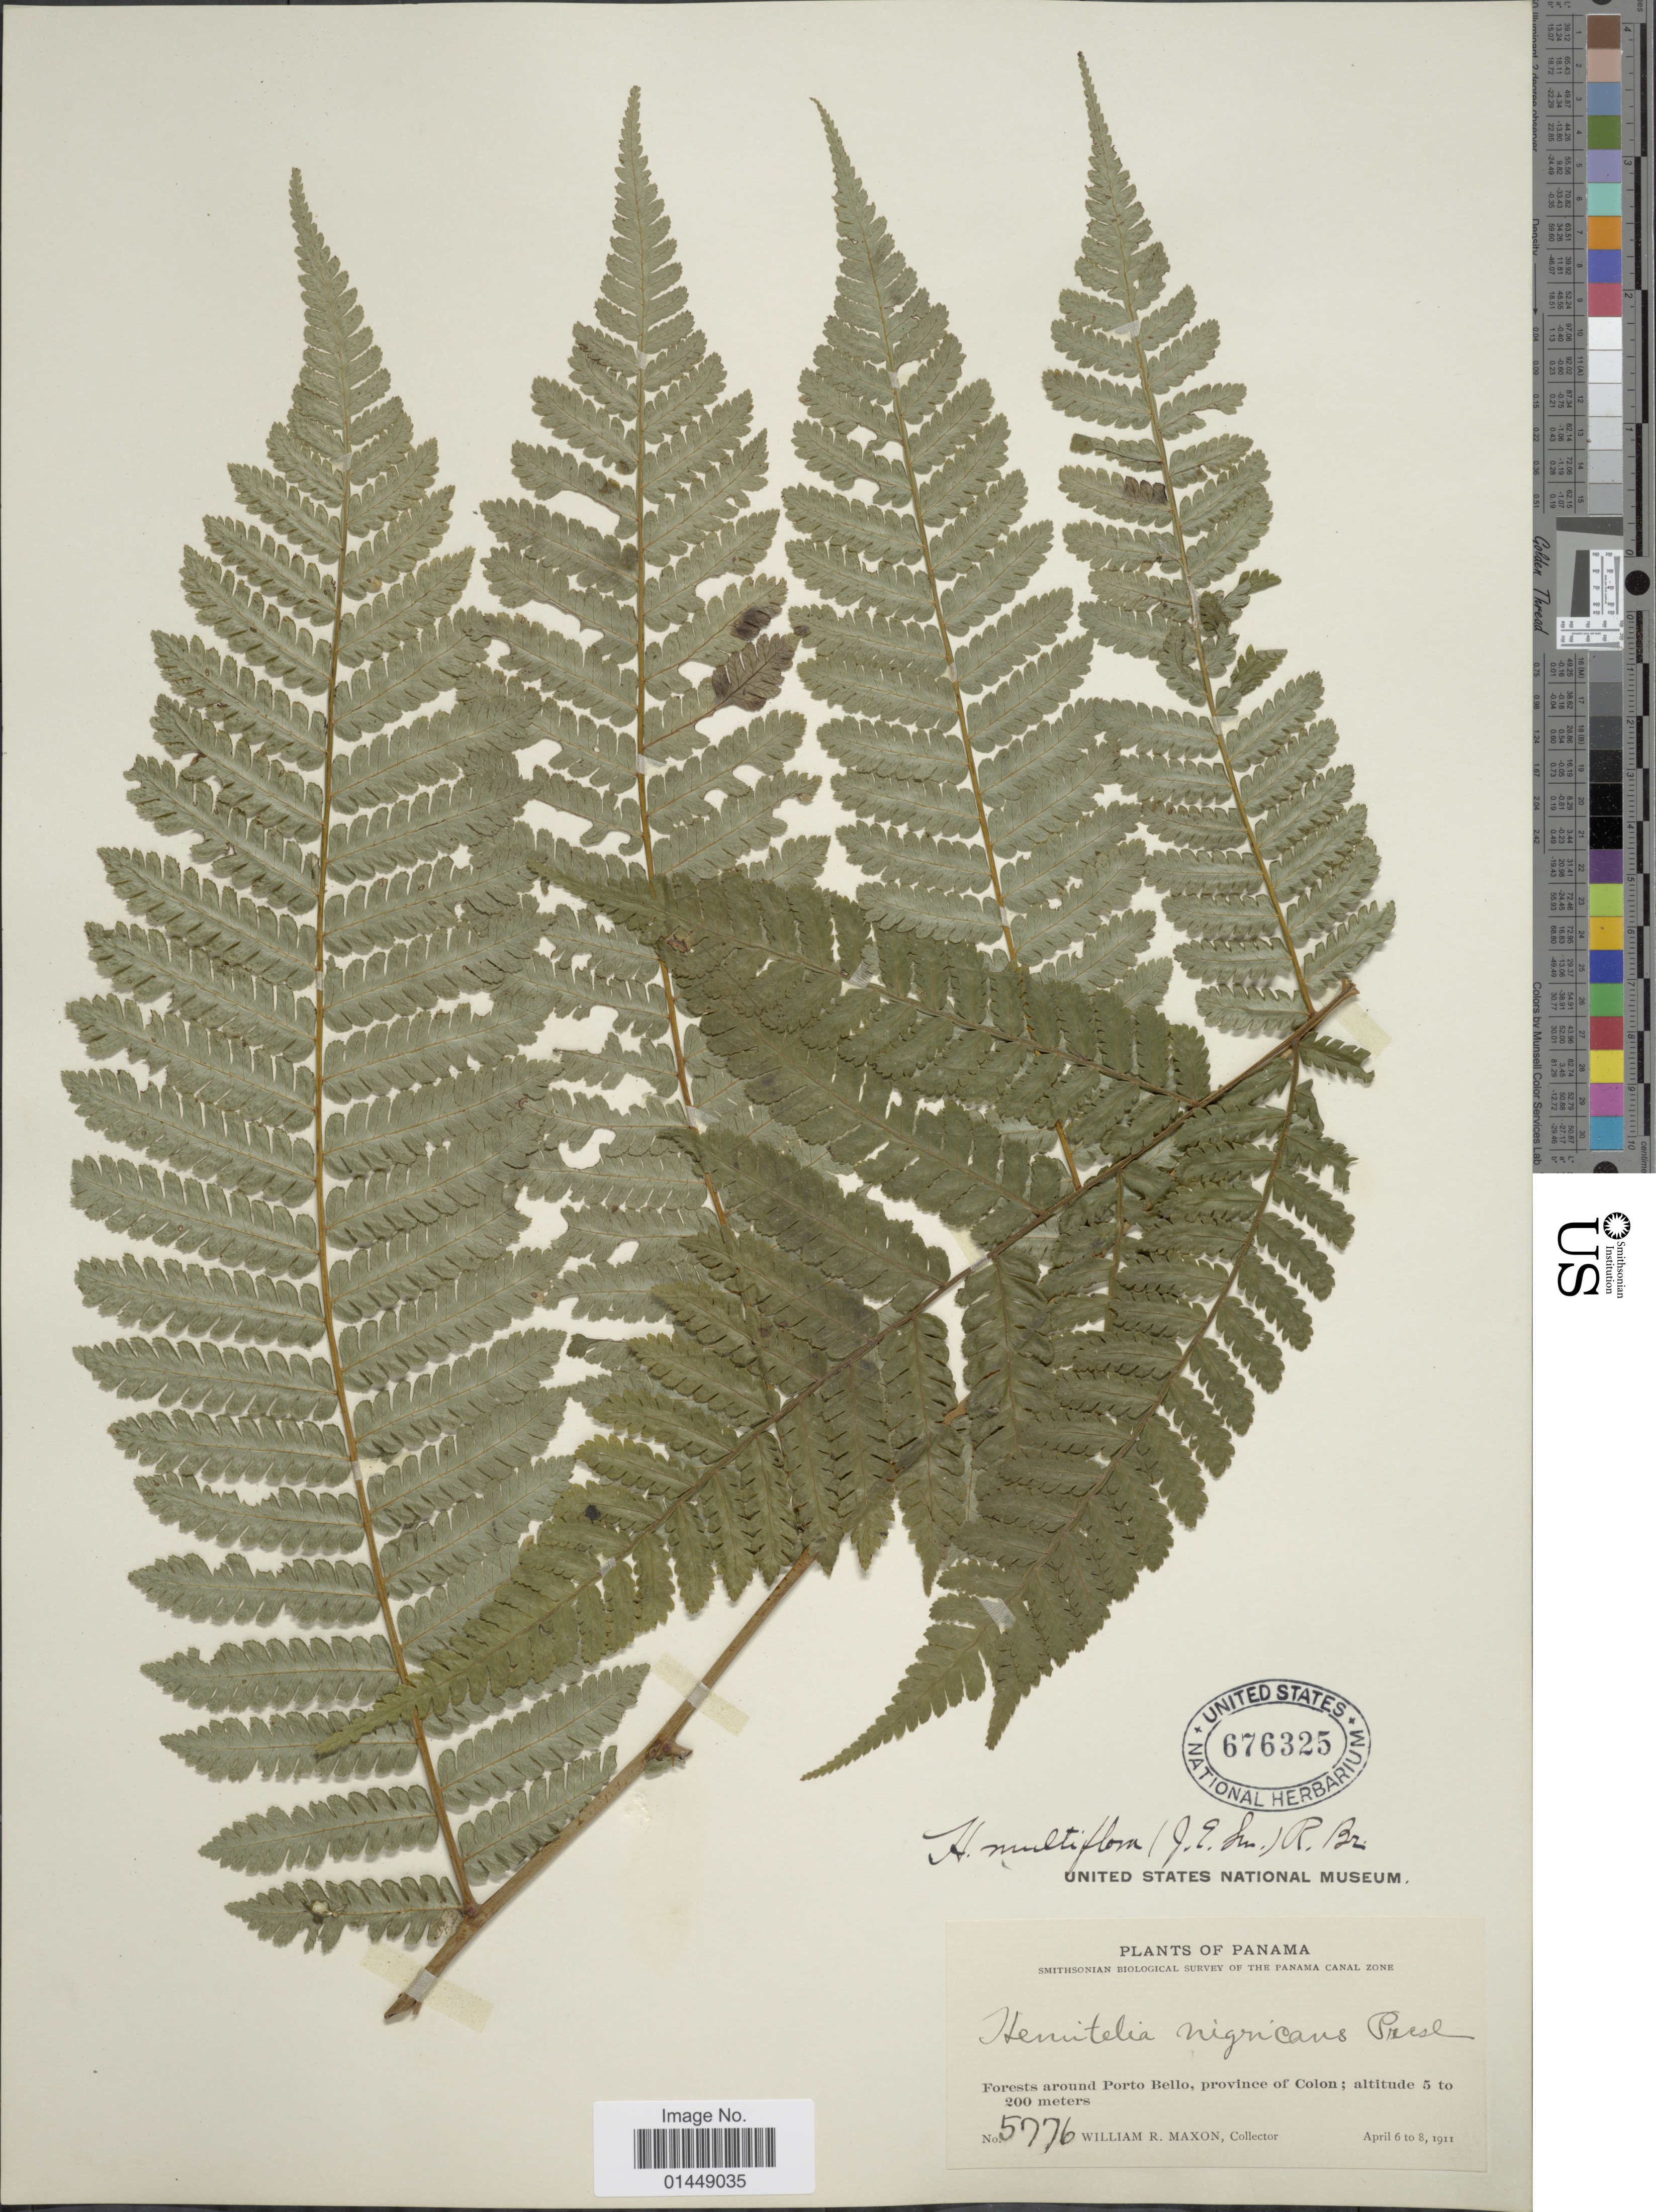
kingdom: Plantae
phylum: Tracheophyta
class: Polypodiopsida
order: Cyatheales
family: Cyatheaceae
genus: Cyathea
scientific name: Cyathea multiflora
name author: Sm.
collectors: W. R. Maxon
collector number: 5776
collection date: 1911-04-06/1911-04-08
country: Panama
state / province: Colón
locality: Forests around Porto Bello, province of Colon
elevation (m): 5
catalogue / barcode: US 676325